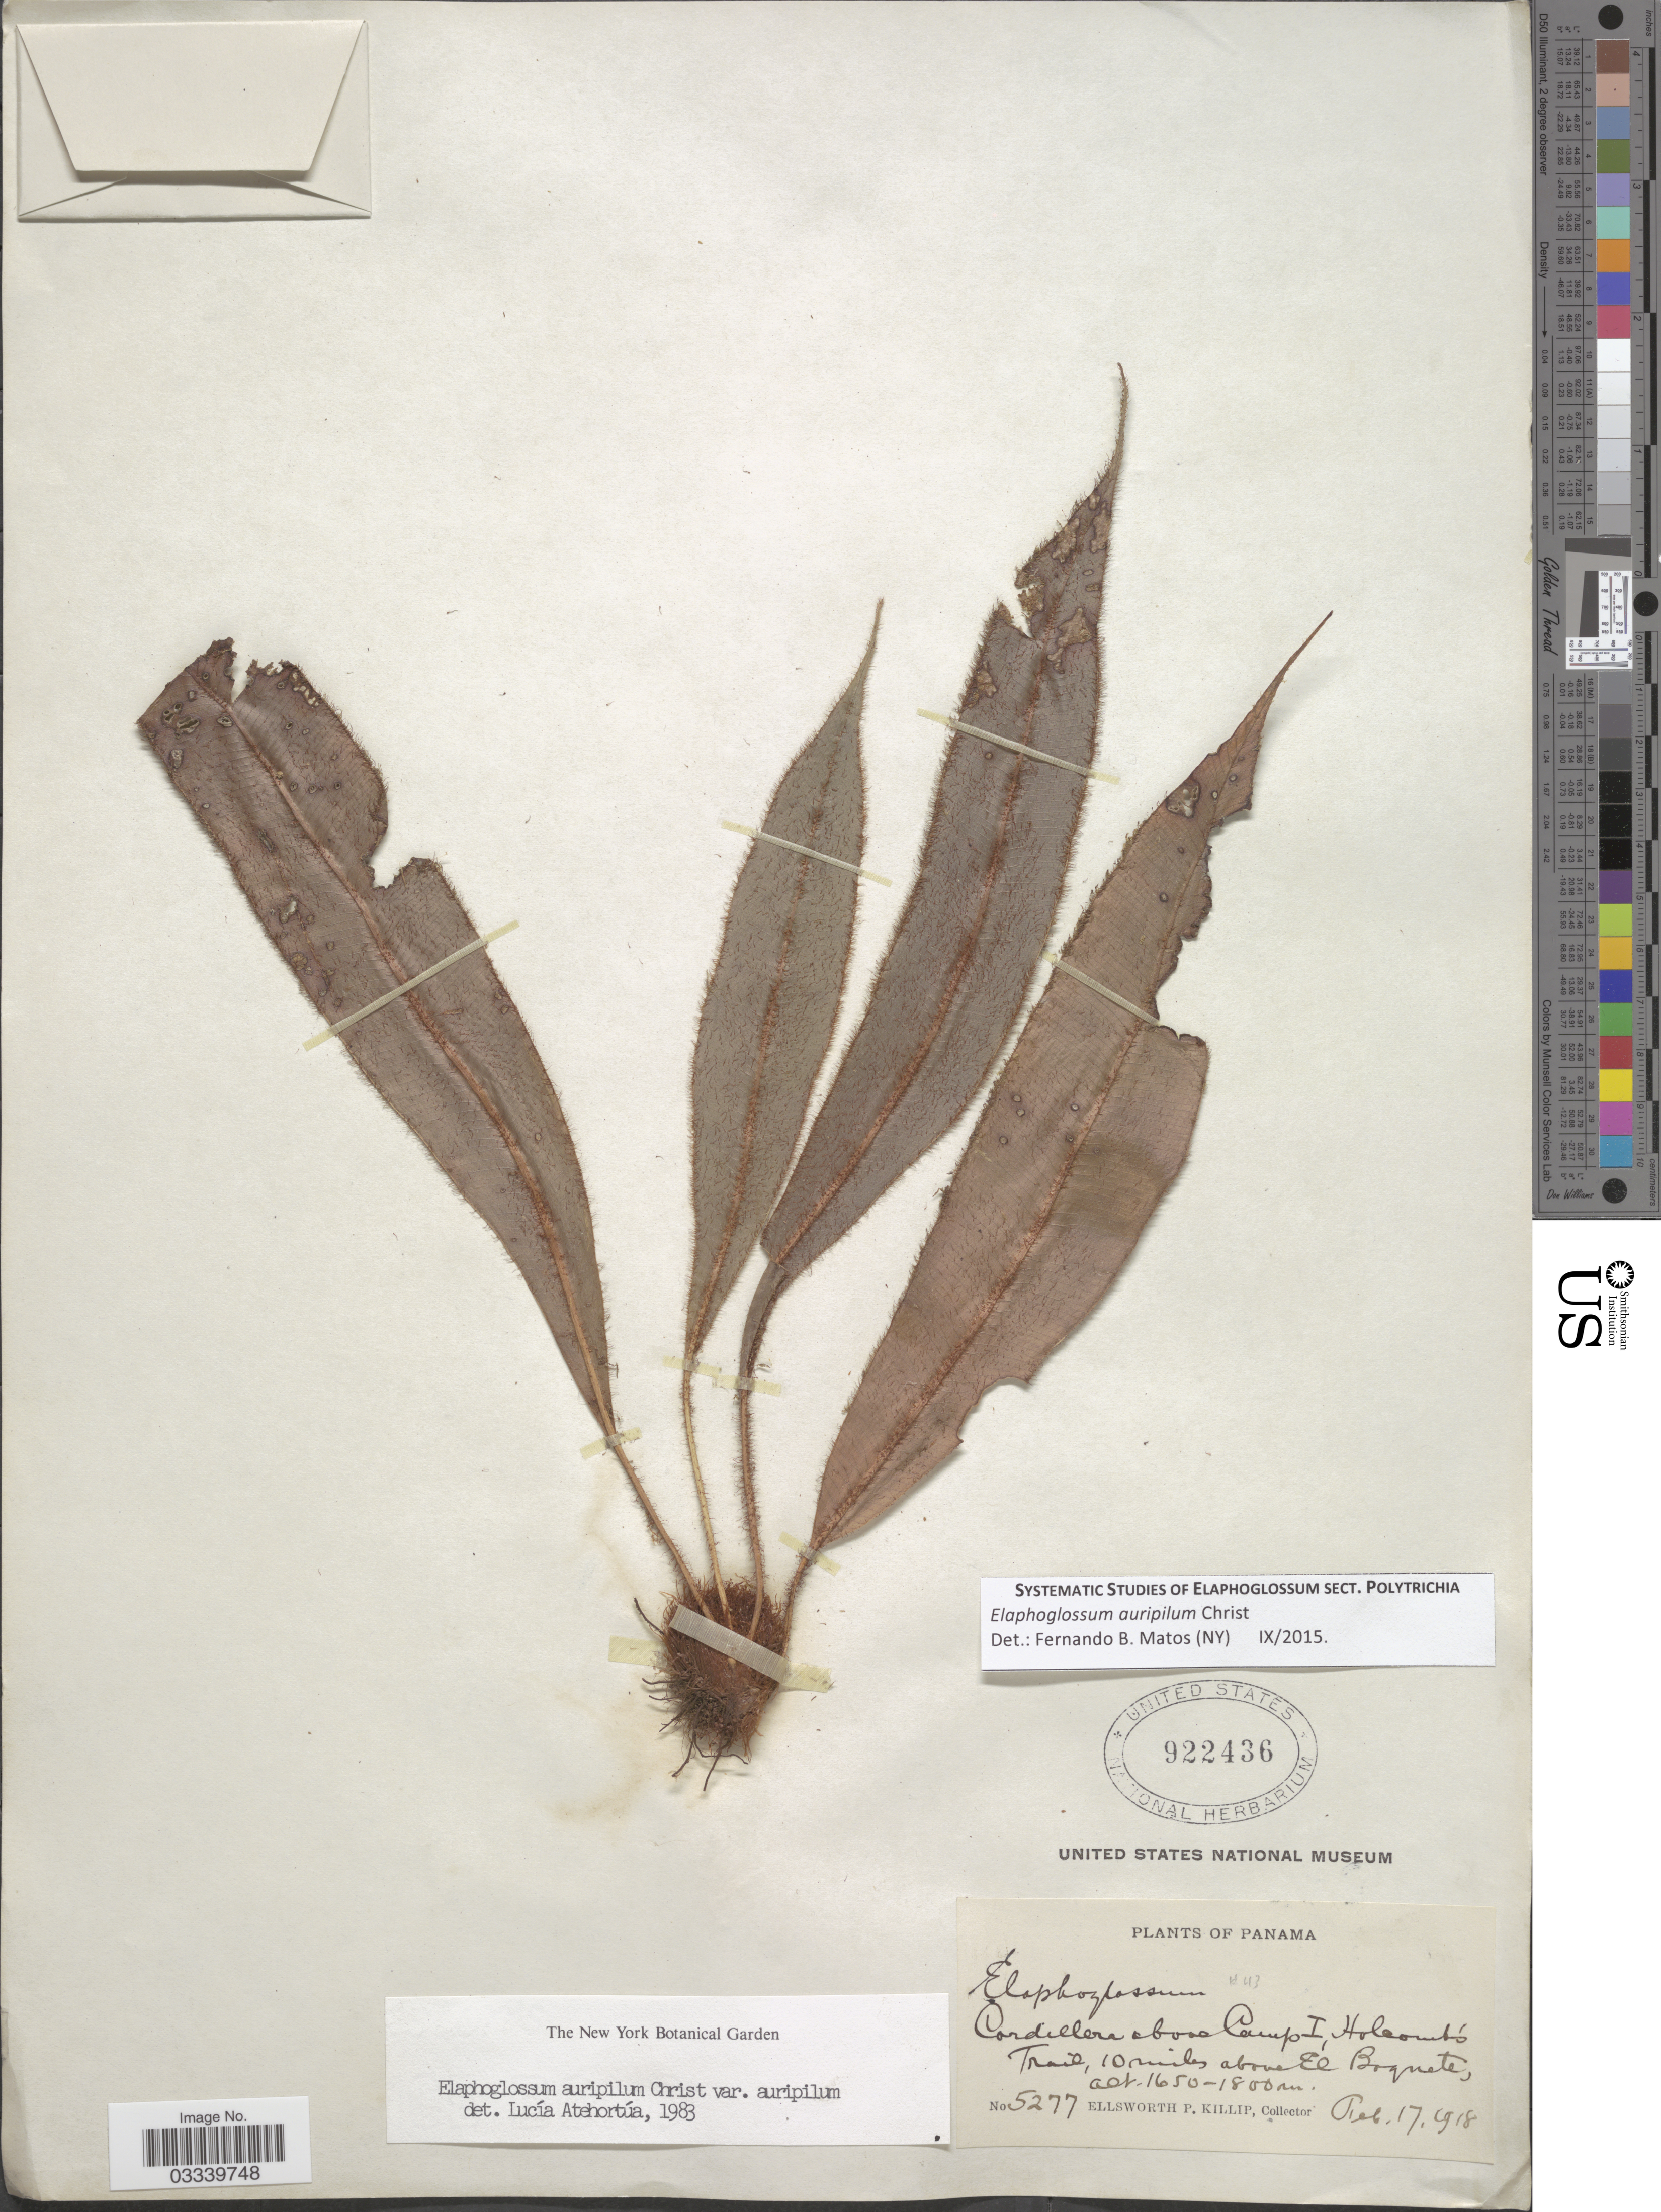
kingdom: Plantae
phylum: Tracheophyta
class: Polypodiopsida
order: Polypodiales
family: Dryopteridaceae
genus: Elaphoglossum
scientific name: Elaphoglossum auripilum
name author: Christ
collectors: E. P. Killip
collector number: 5277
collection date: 1918-02-17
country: Panama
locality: Cordillera above Camp I, Holcomb's Trail, 10 miles above El Boquete.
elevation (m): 1650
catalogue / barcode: US 922436